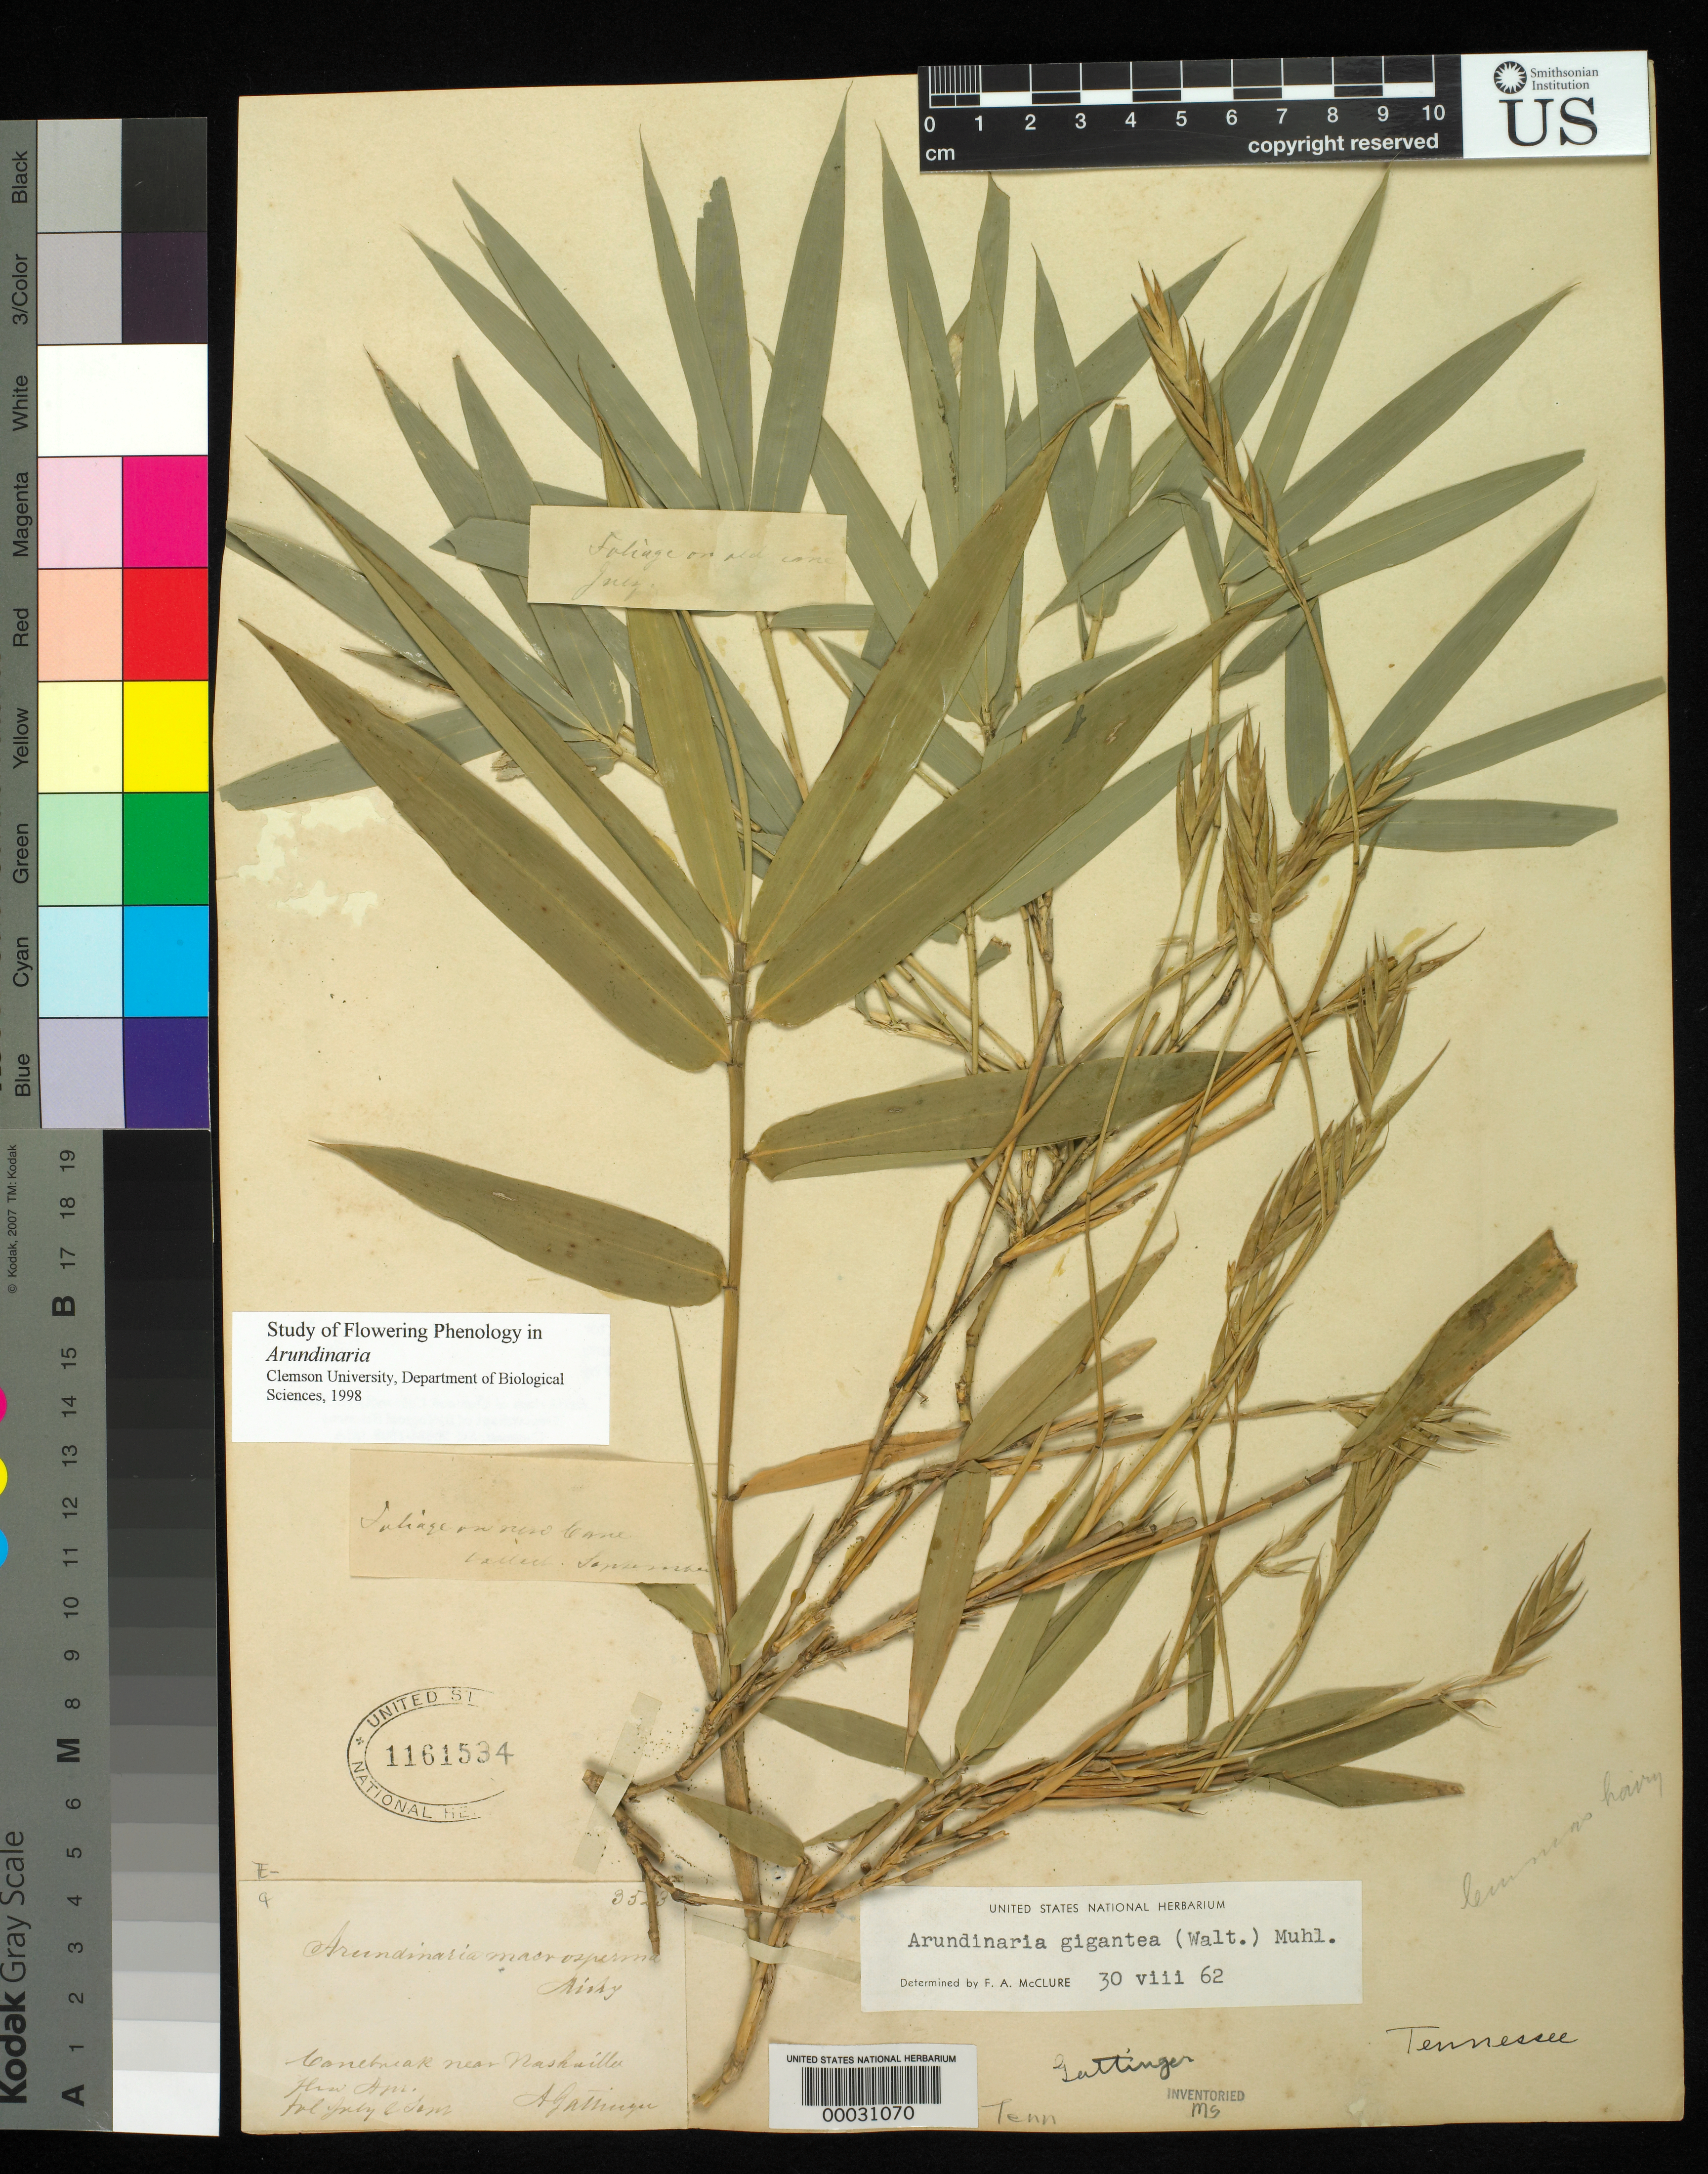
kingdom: Plantae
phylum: Tracheophyta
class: Liliopsida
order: Poales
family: Poaceae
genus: Arundinaria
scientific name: Arundinaria gigantea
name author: (Walter) Muhl.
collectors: A. Gattinger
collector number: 3523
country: United States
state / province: Tennessee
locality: Canebrakes, nashville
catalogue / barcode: US 1161534